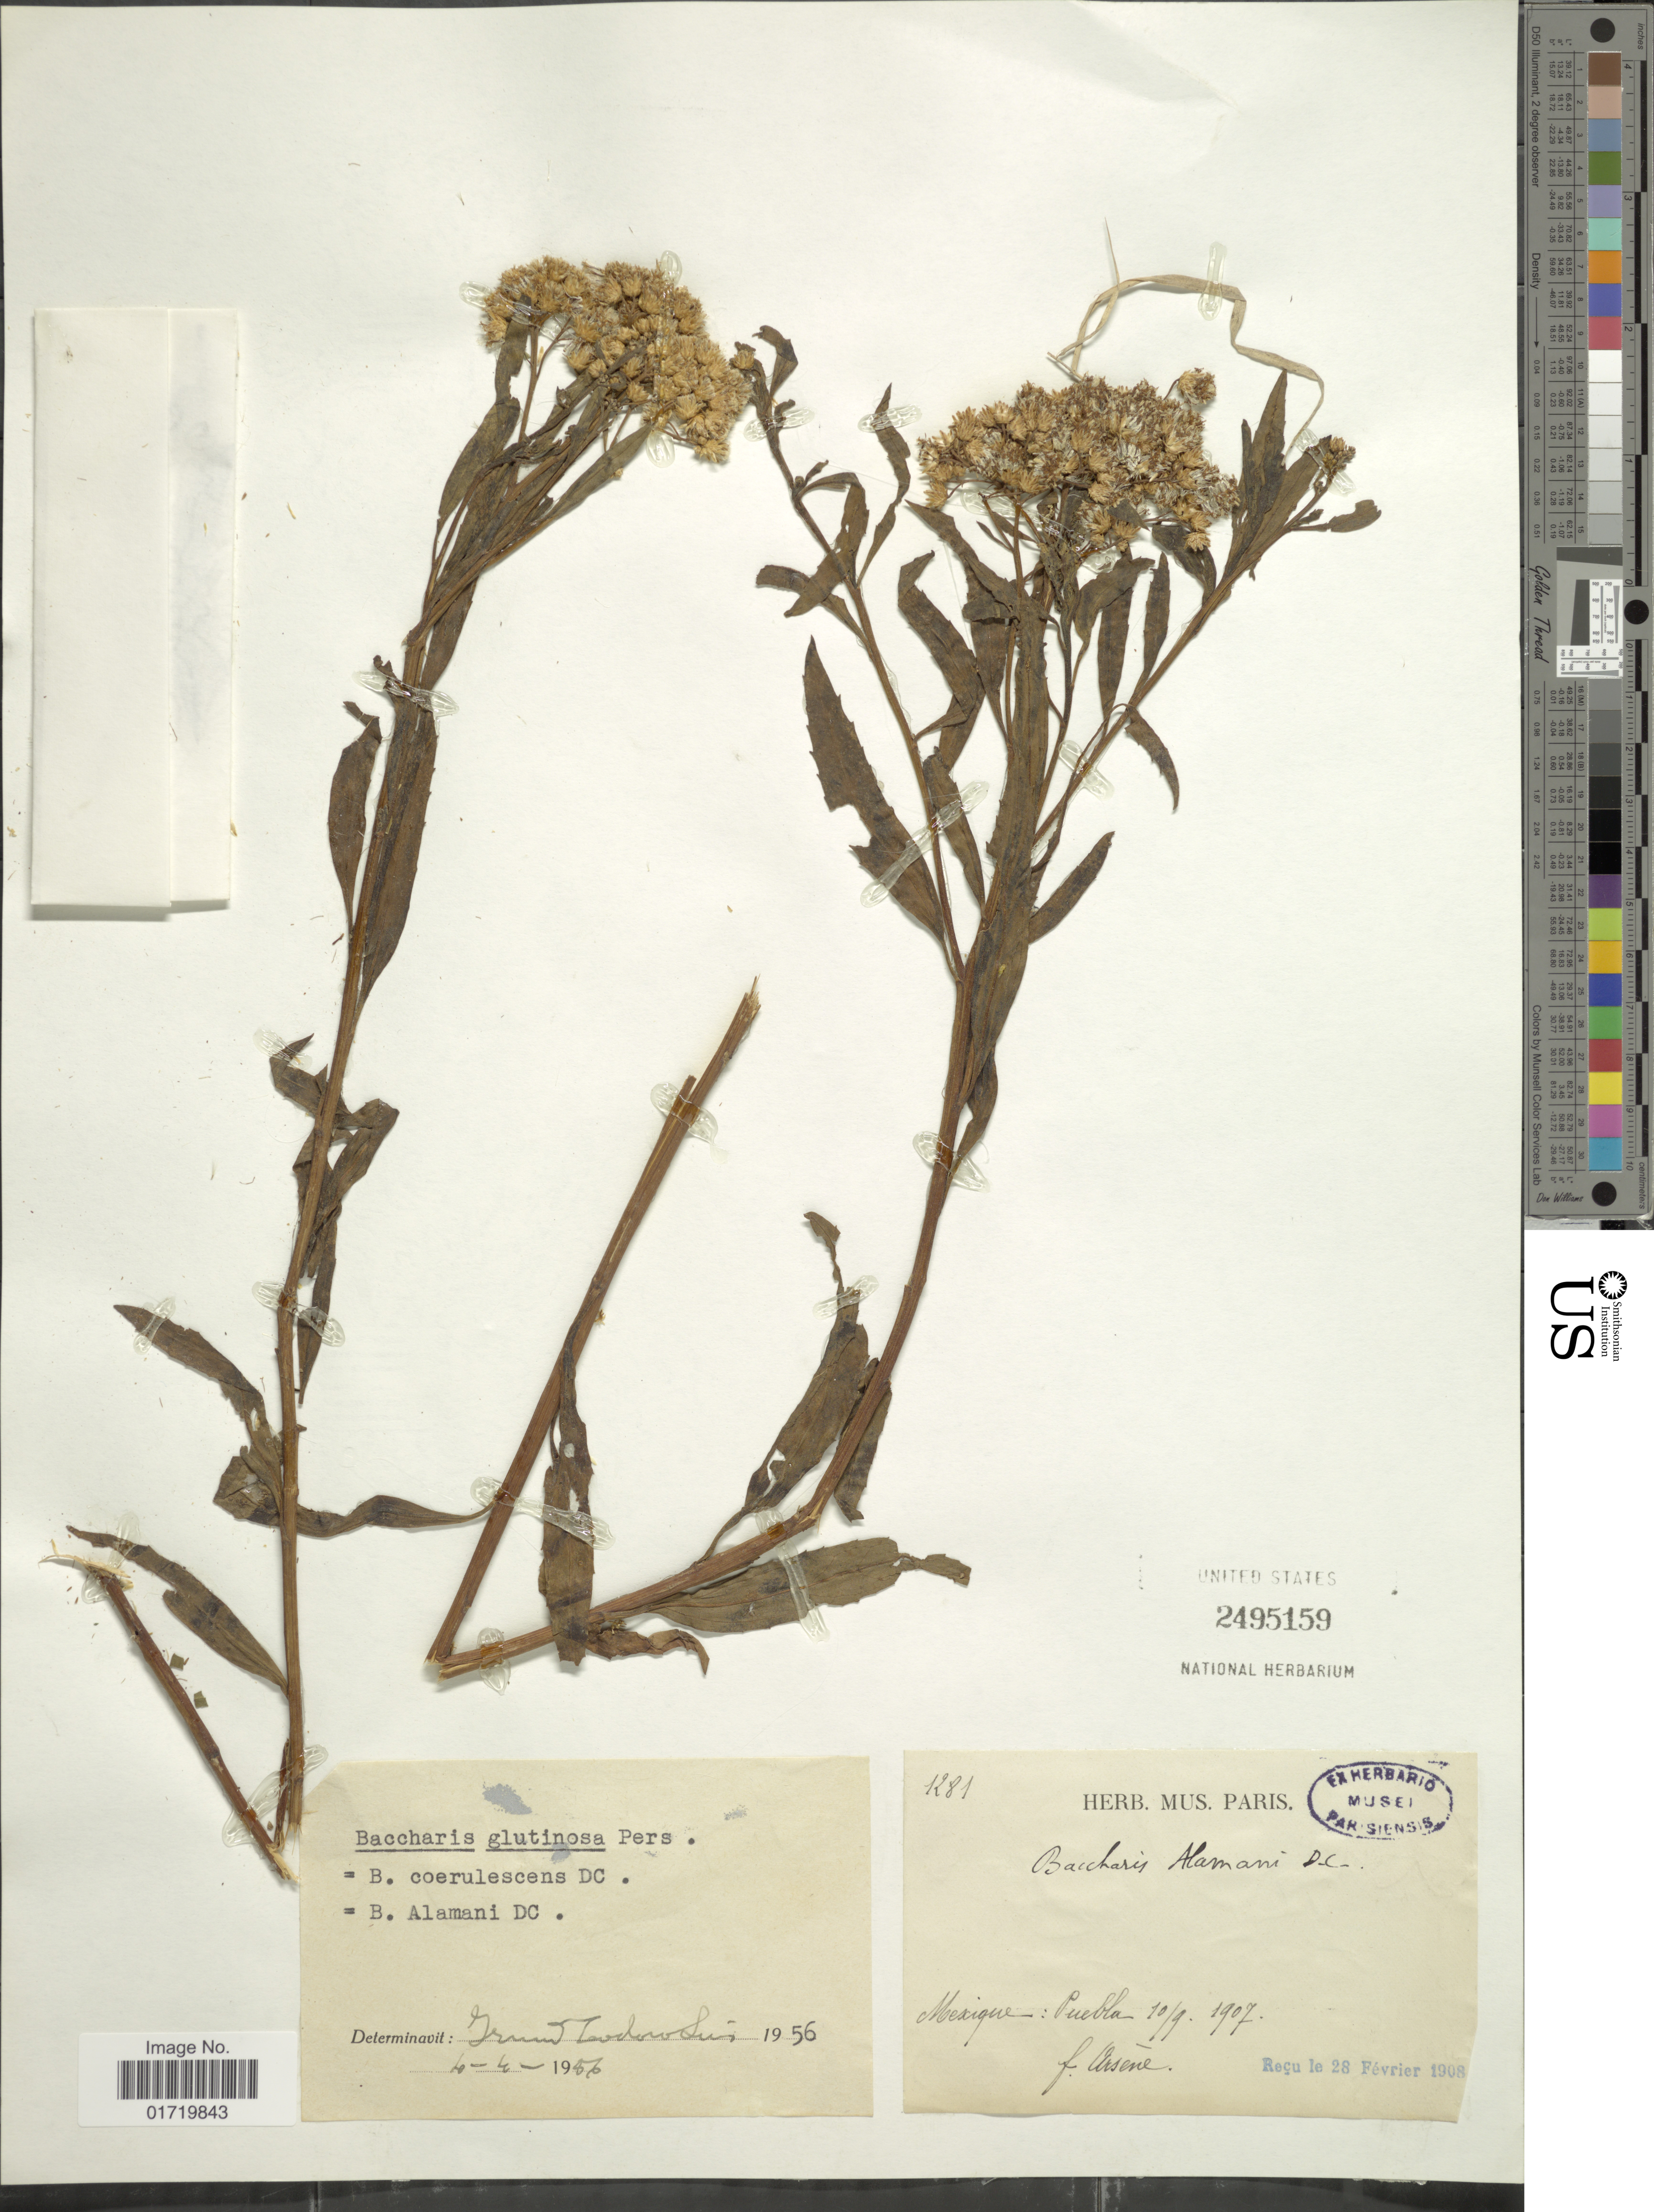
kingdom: Plantae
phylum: Tracheophyta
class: Magnoliopsida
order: Asterales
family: Asteraceae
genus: Baccharis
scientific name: Baccharis salicifolia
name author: (Ruiz & Pav.) Pers.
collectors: F. Arsène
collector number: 109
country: Mexico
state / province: Puebla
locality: Mexique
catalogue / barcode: US 2495159